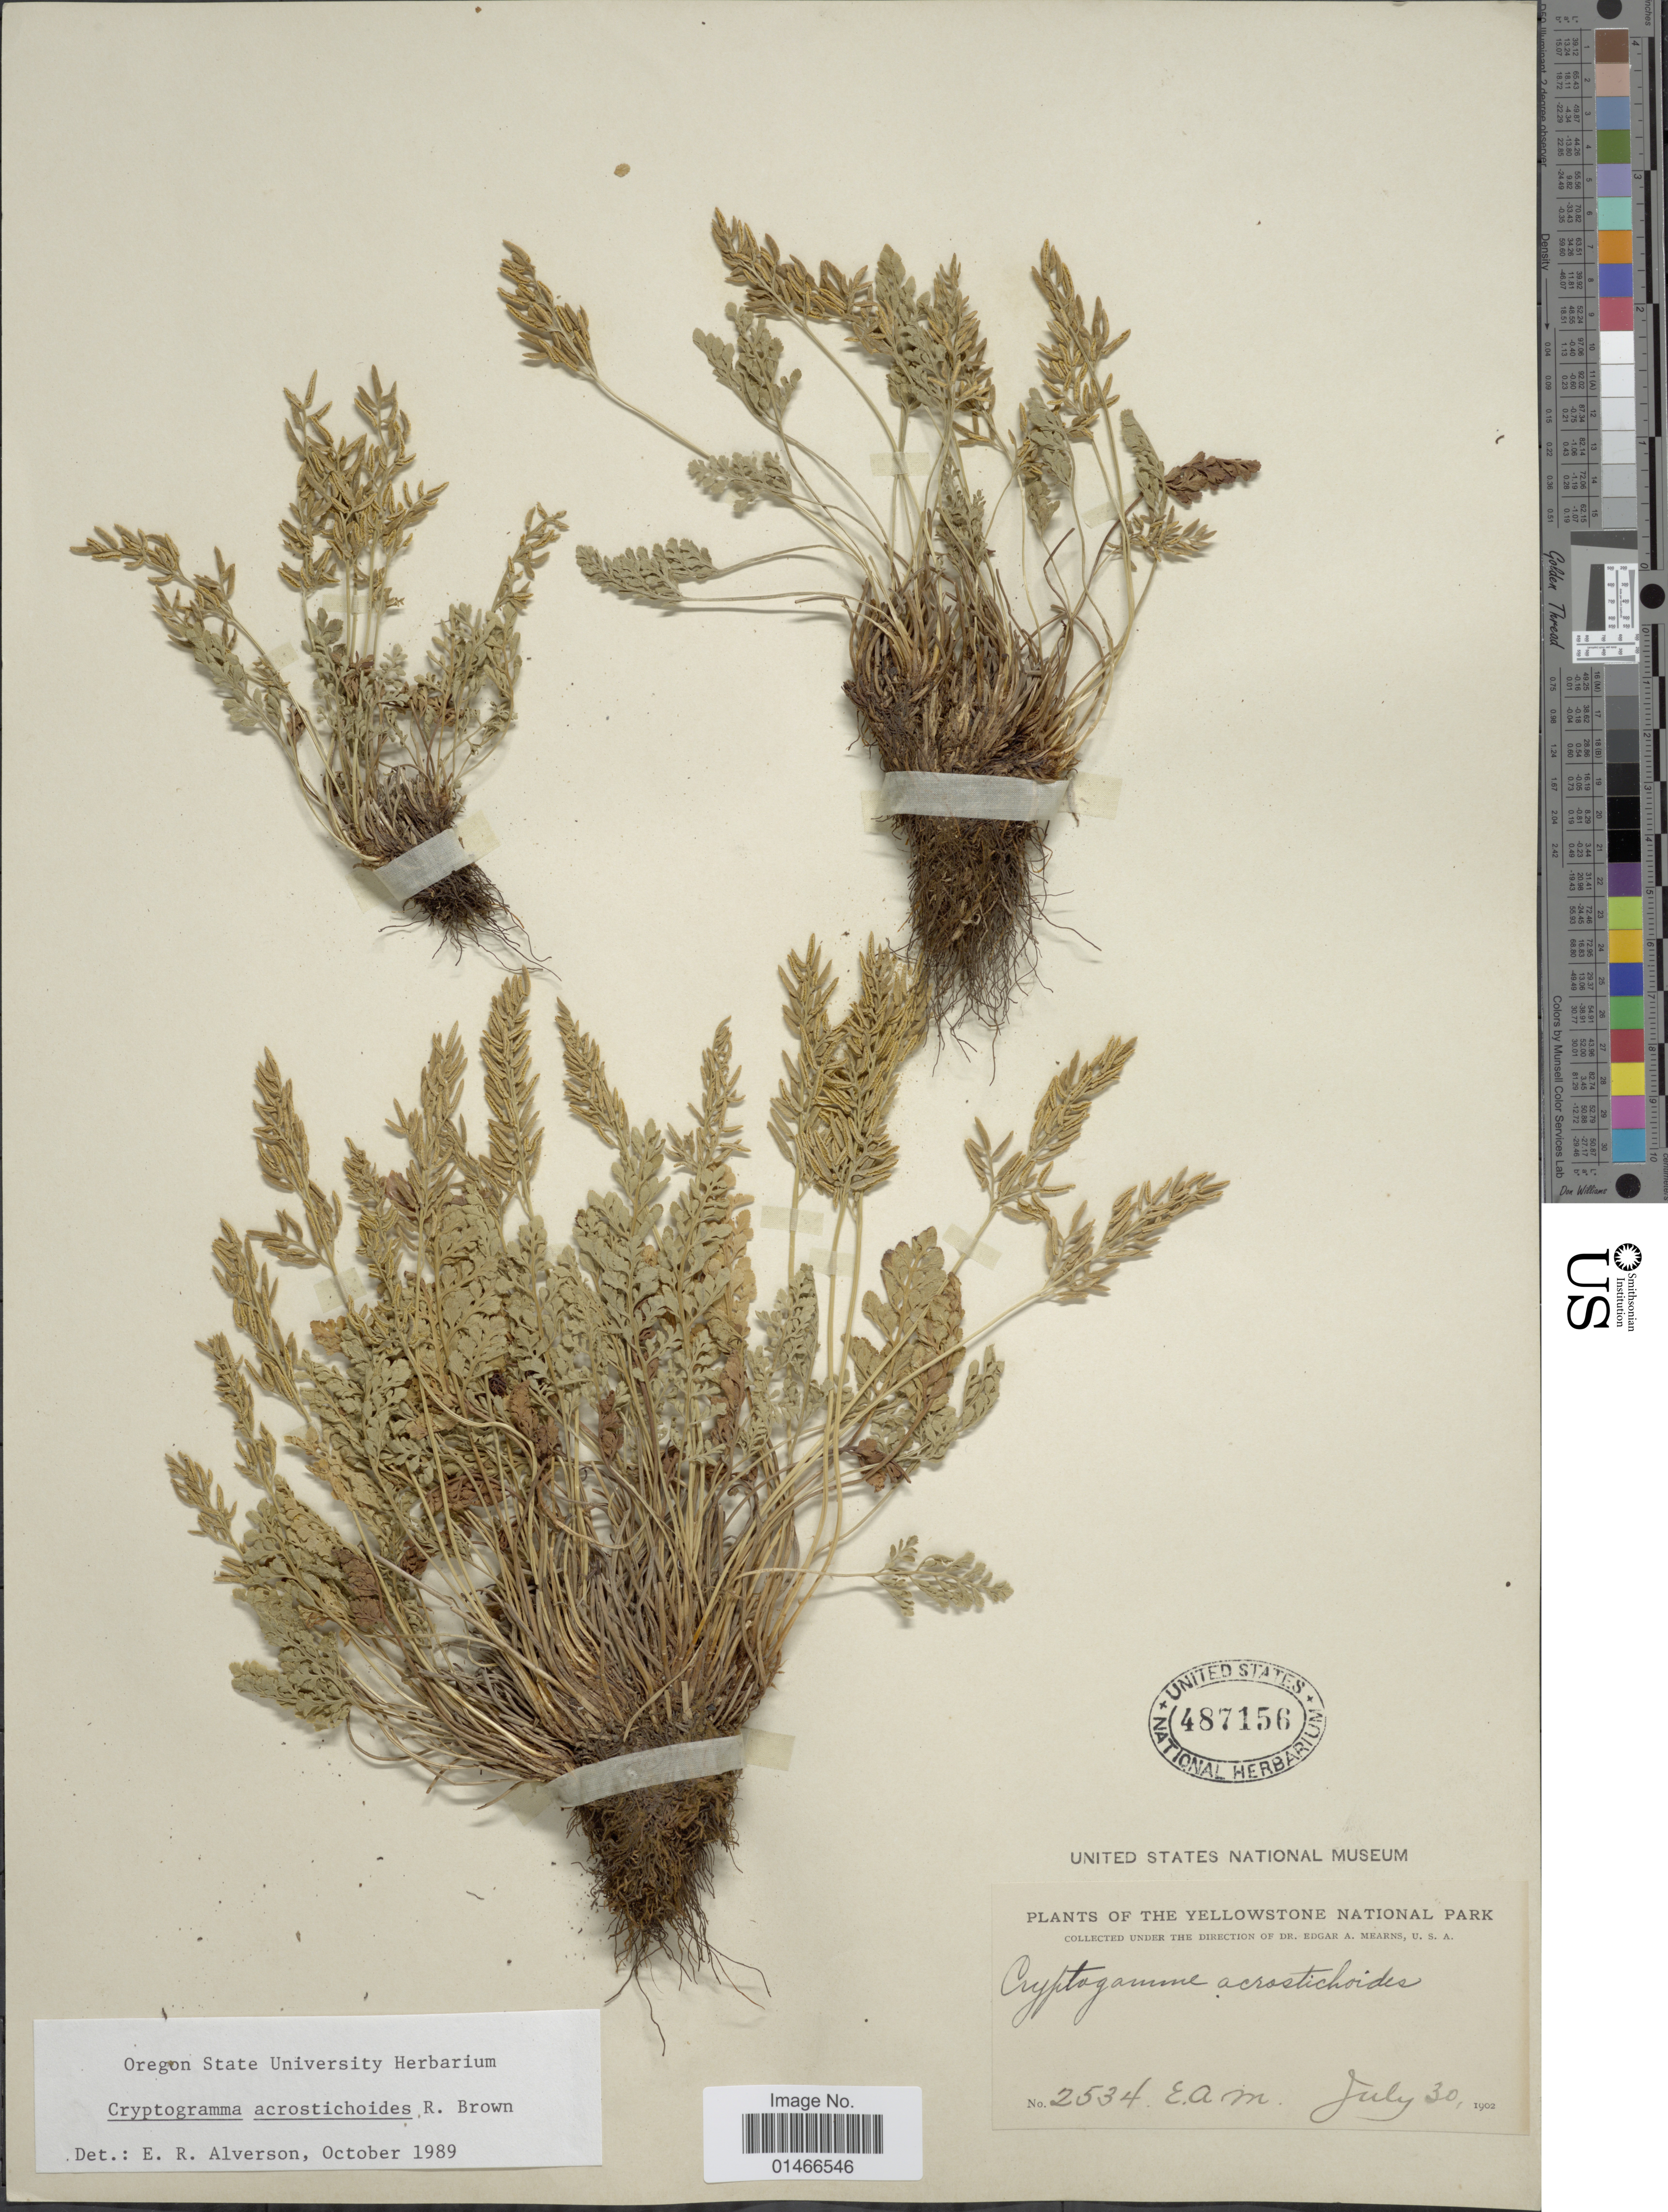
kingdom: Plantae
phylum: Tracheophyta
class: Polypodiopsida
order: Polypodiales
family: Pteridaceae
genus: Cryptogramma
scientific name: Cryptogramma acrostichoides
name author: R. Br.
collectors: E. A. Mearns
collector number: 2534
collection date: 1902-07-30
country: United States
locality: The Yellowstone National Park.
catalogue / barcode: US 487156